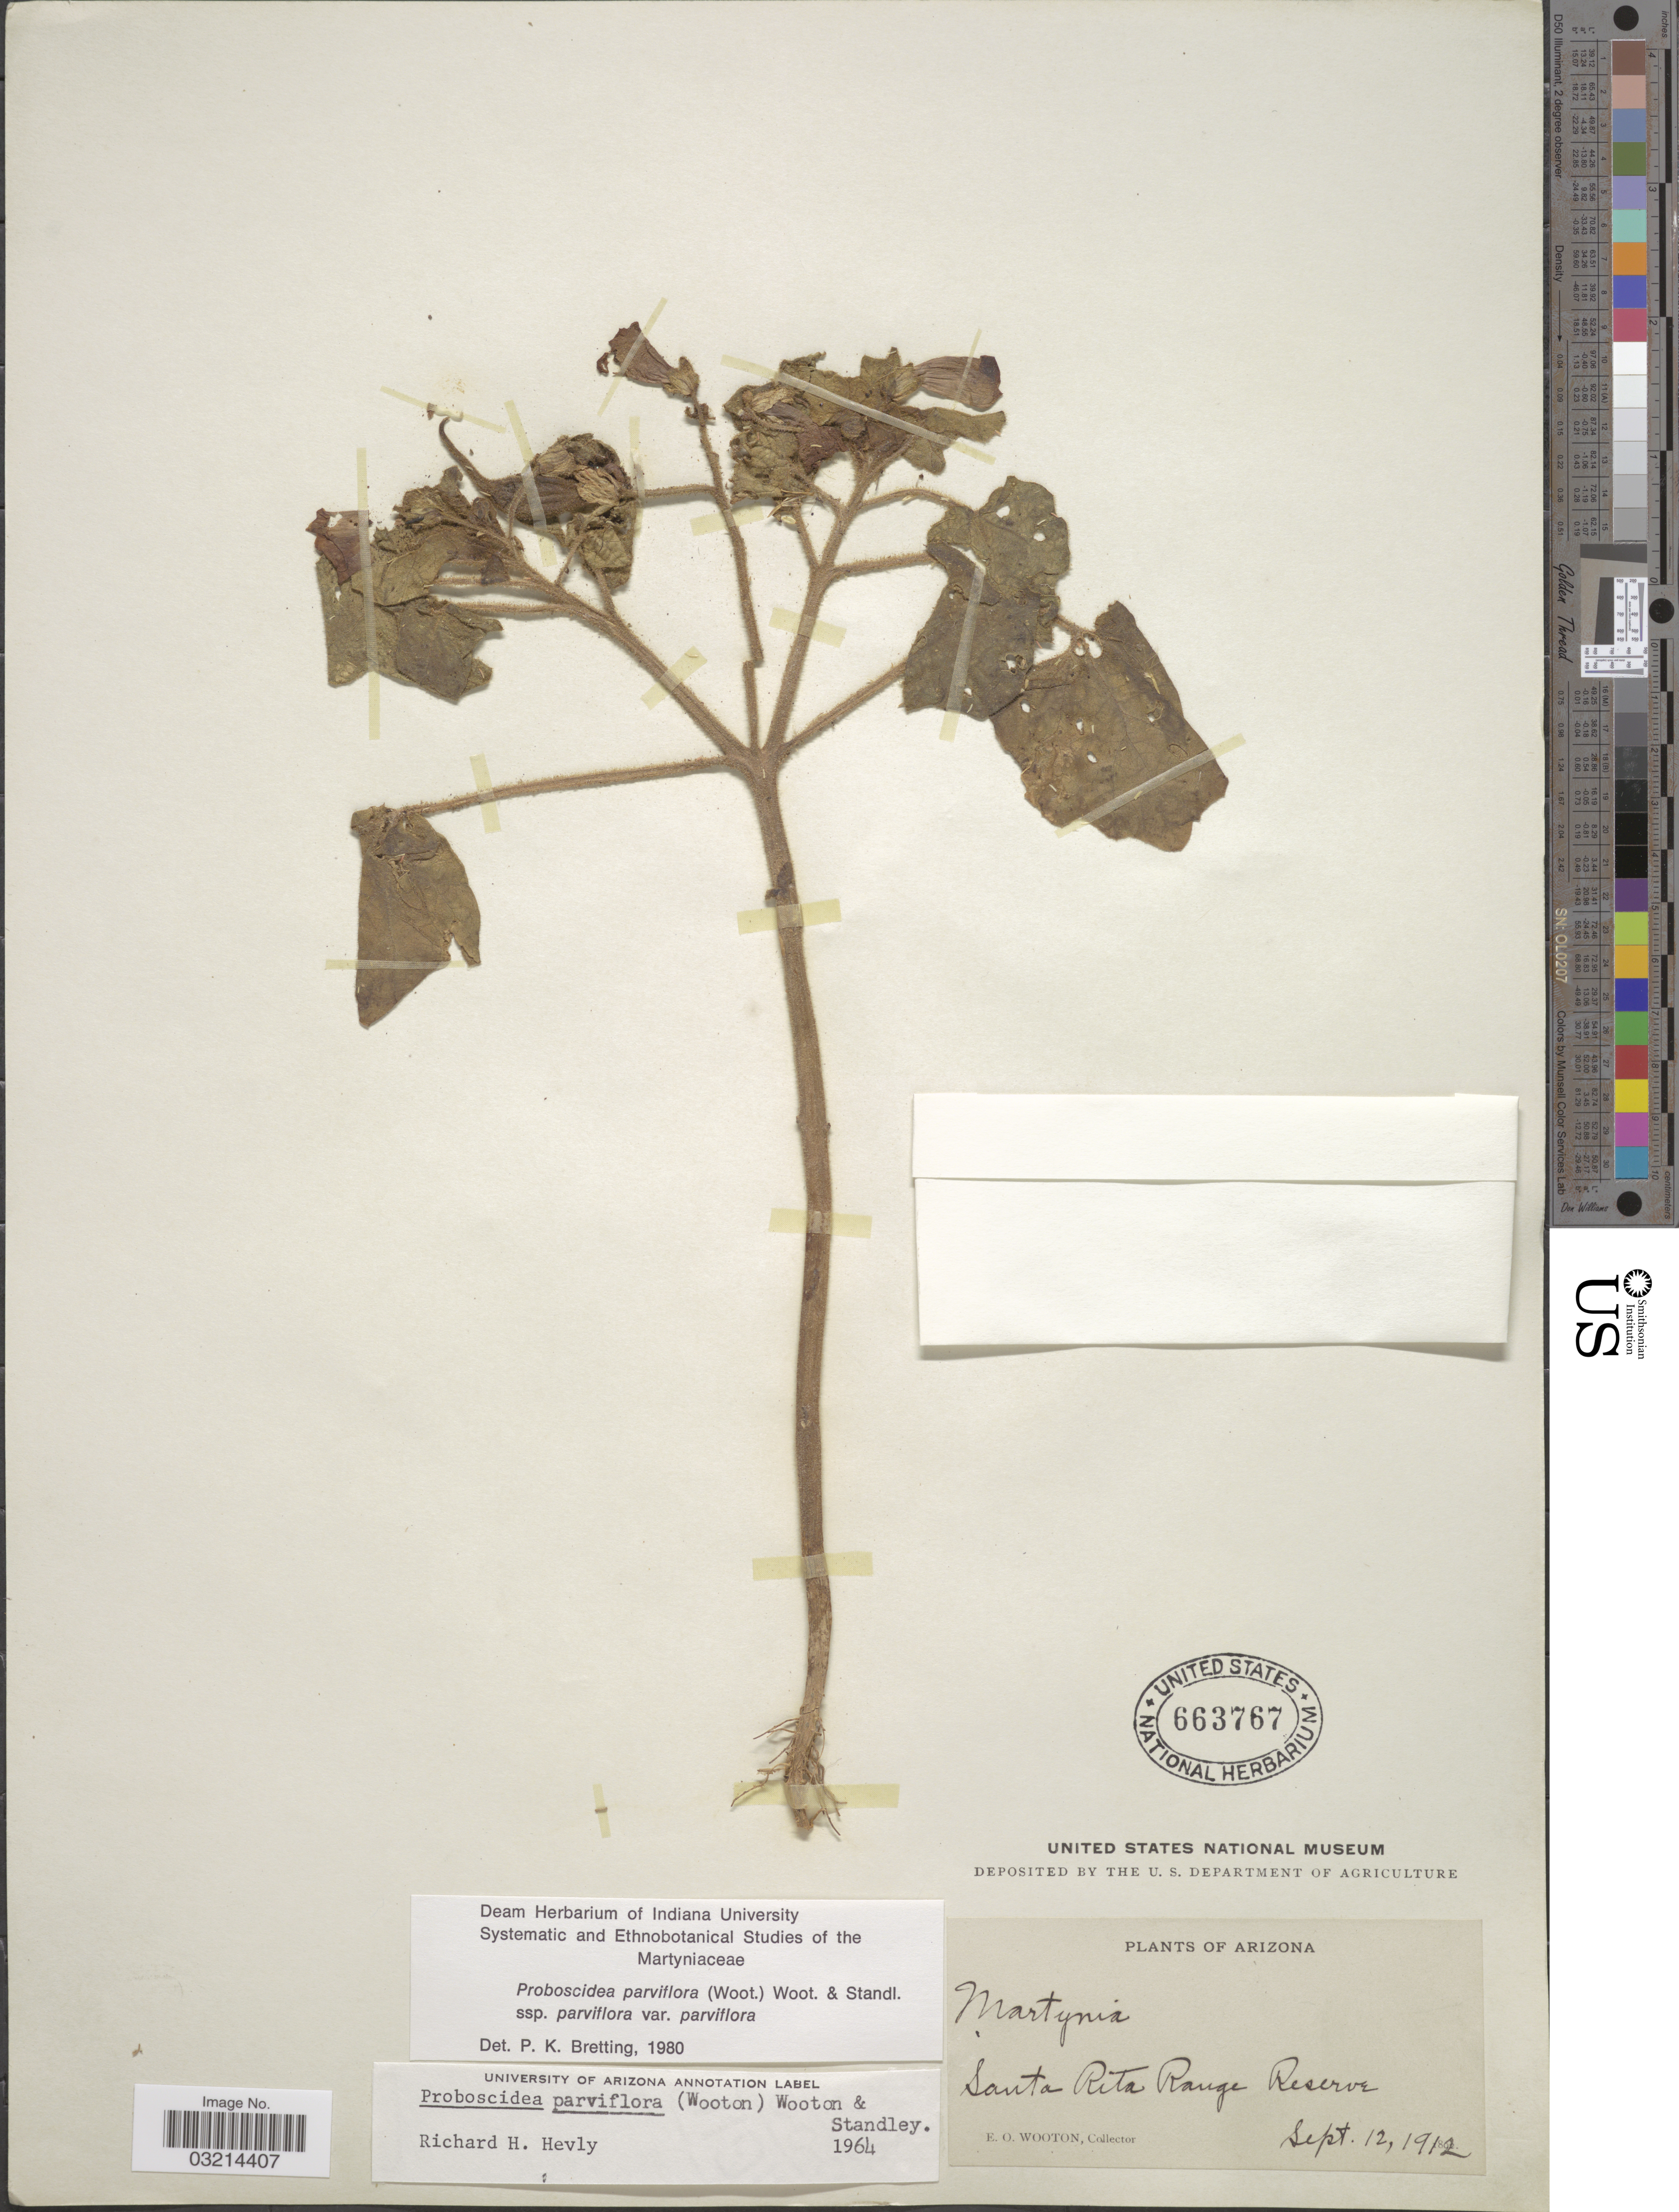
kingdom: Plantae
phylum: Tracheophyta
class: Magnoliopsida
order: Lamiales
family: Martyniaceae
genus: Proboscidea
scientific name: Proboscidea parviflora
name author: (Wooton) Wooton & Standl.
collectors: E. O. Wooton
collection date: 1912-09-12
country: United States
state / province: Arizona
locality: Santa Rita Range Reserve.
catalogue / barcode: US 663767